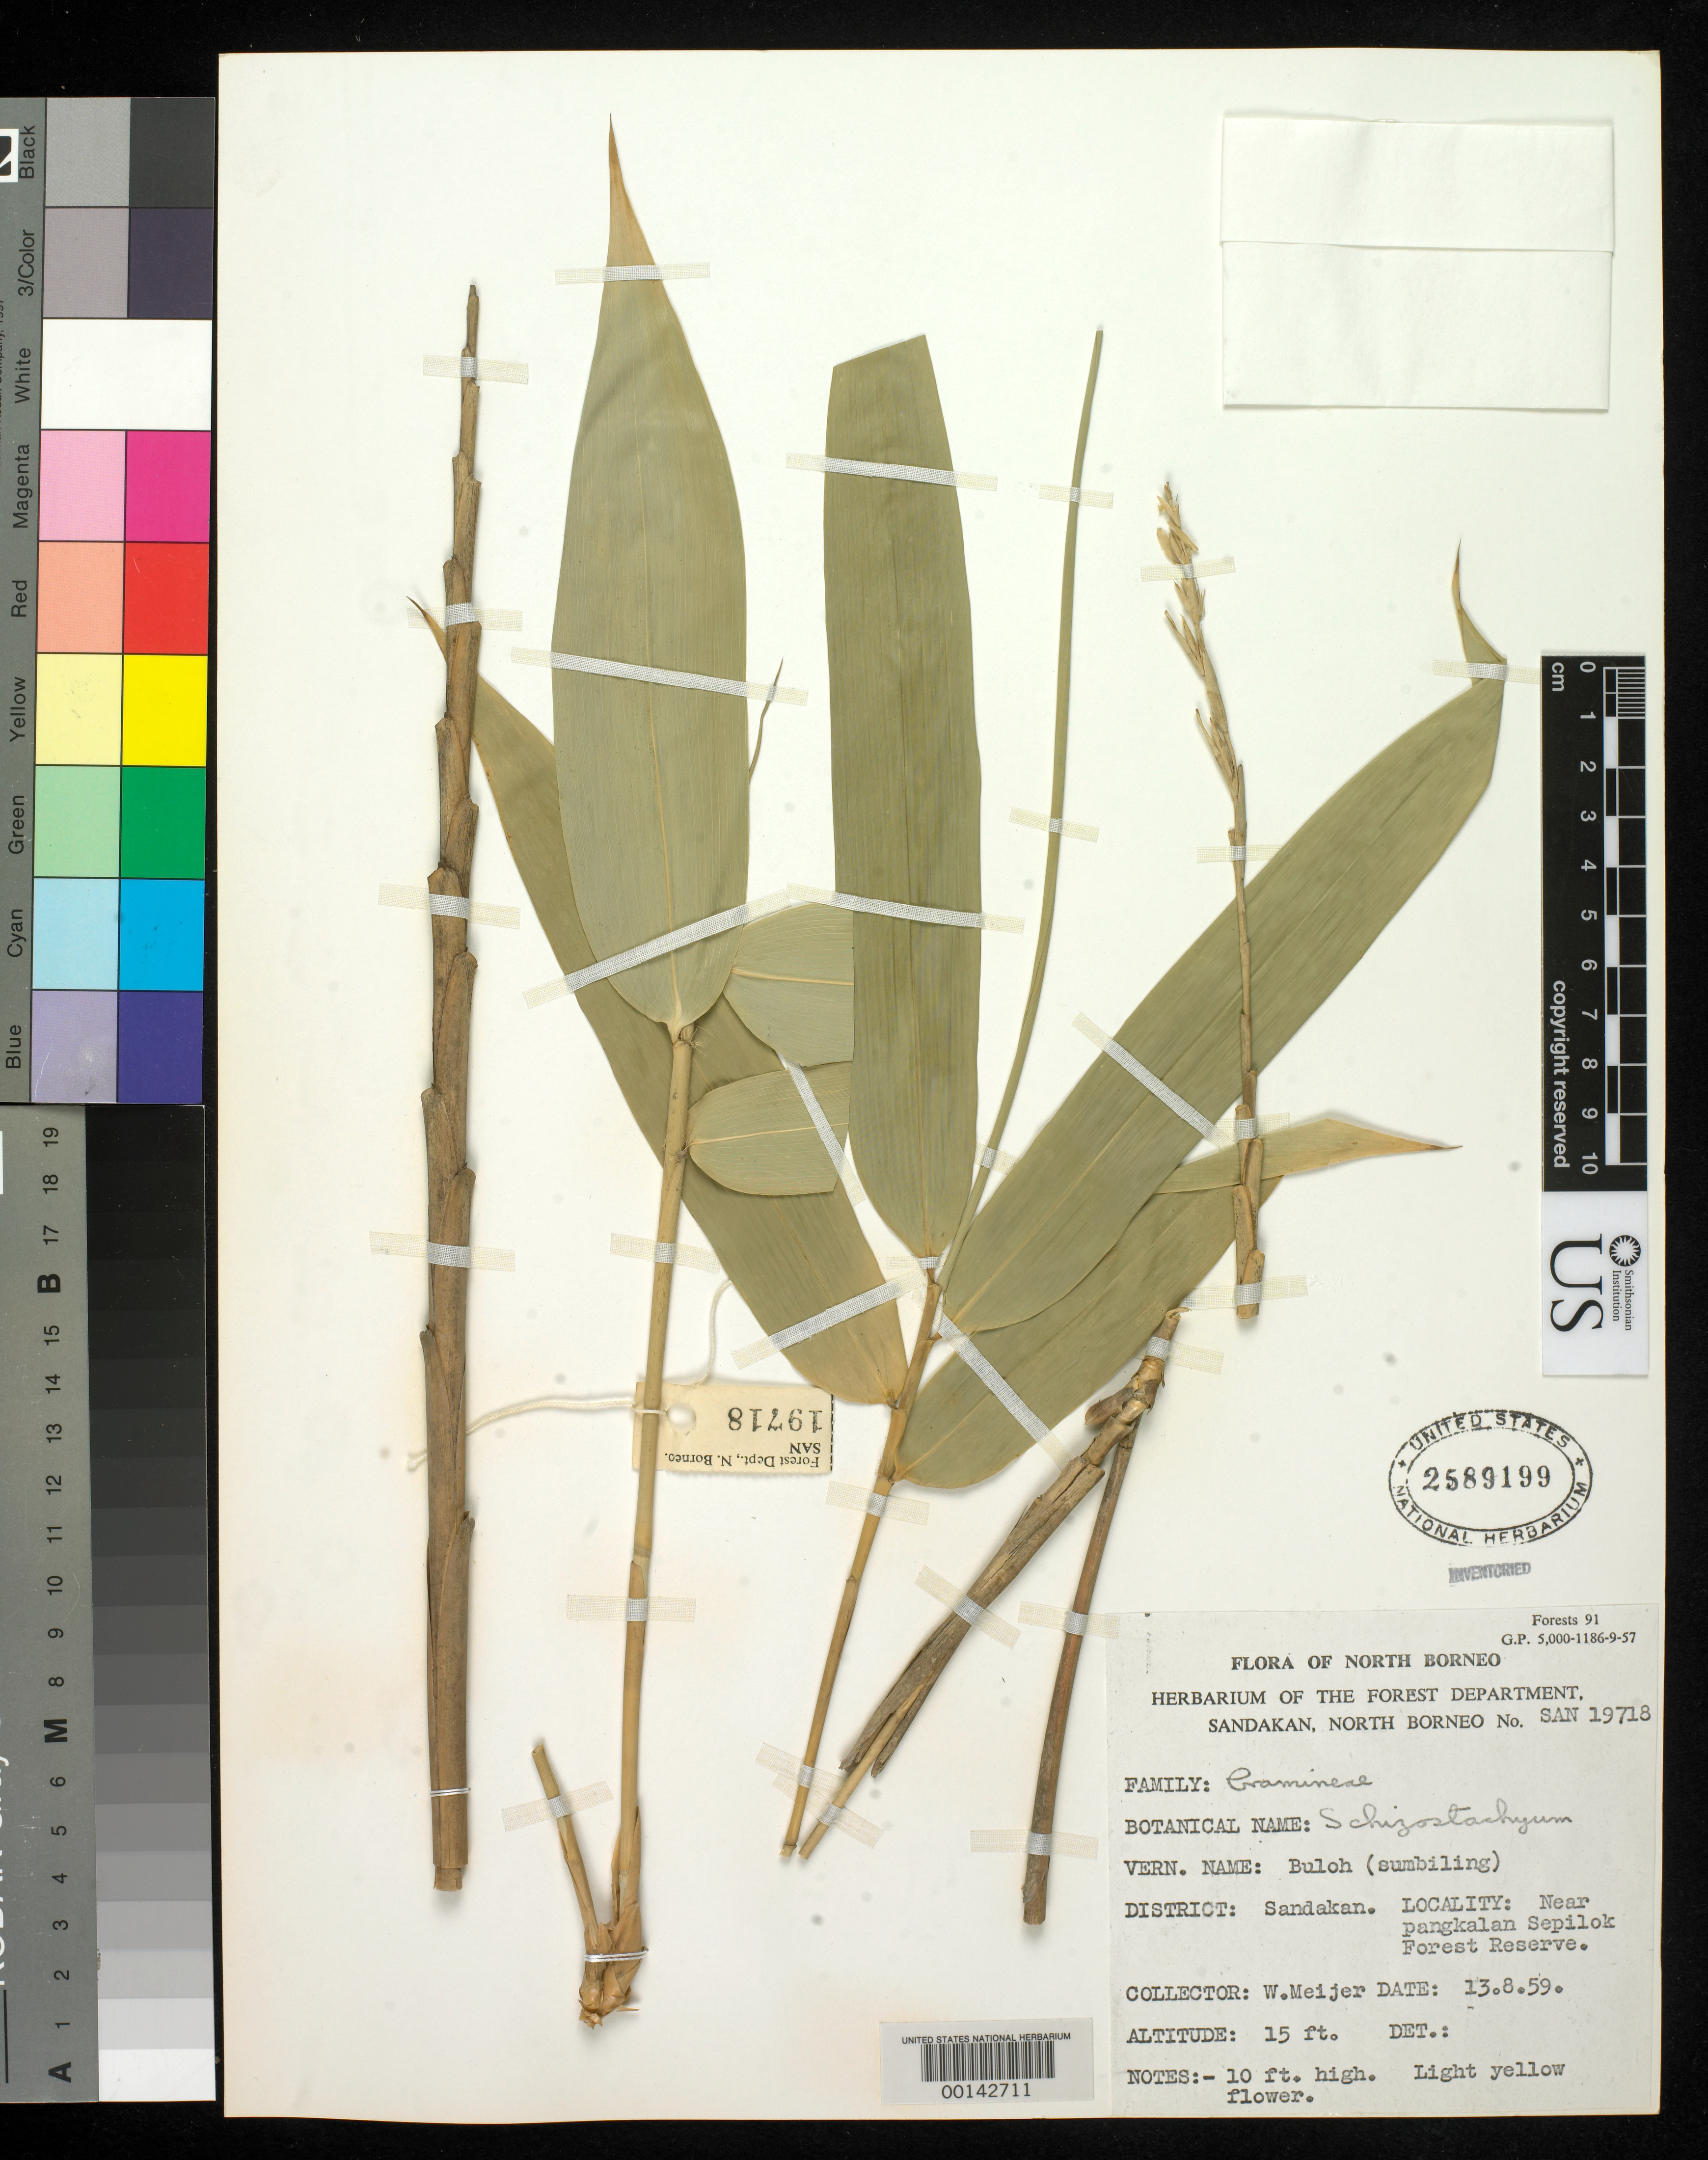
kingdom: Plantae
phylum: Tracheophyta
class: Liliopsida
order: Poales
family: Poaceae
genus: Schizostachyum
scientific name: Schizostachyum sp.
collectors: W. Meijer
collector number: San 19718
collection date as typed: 13 Aug 1959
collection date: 1959-08-13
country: Malaysia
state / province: Sabah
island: Borneo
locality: Sandakan, near pangkalan Sepilok Forest Reserve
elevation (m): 5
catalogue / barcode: US 2589199